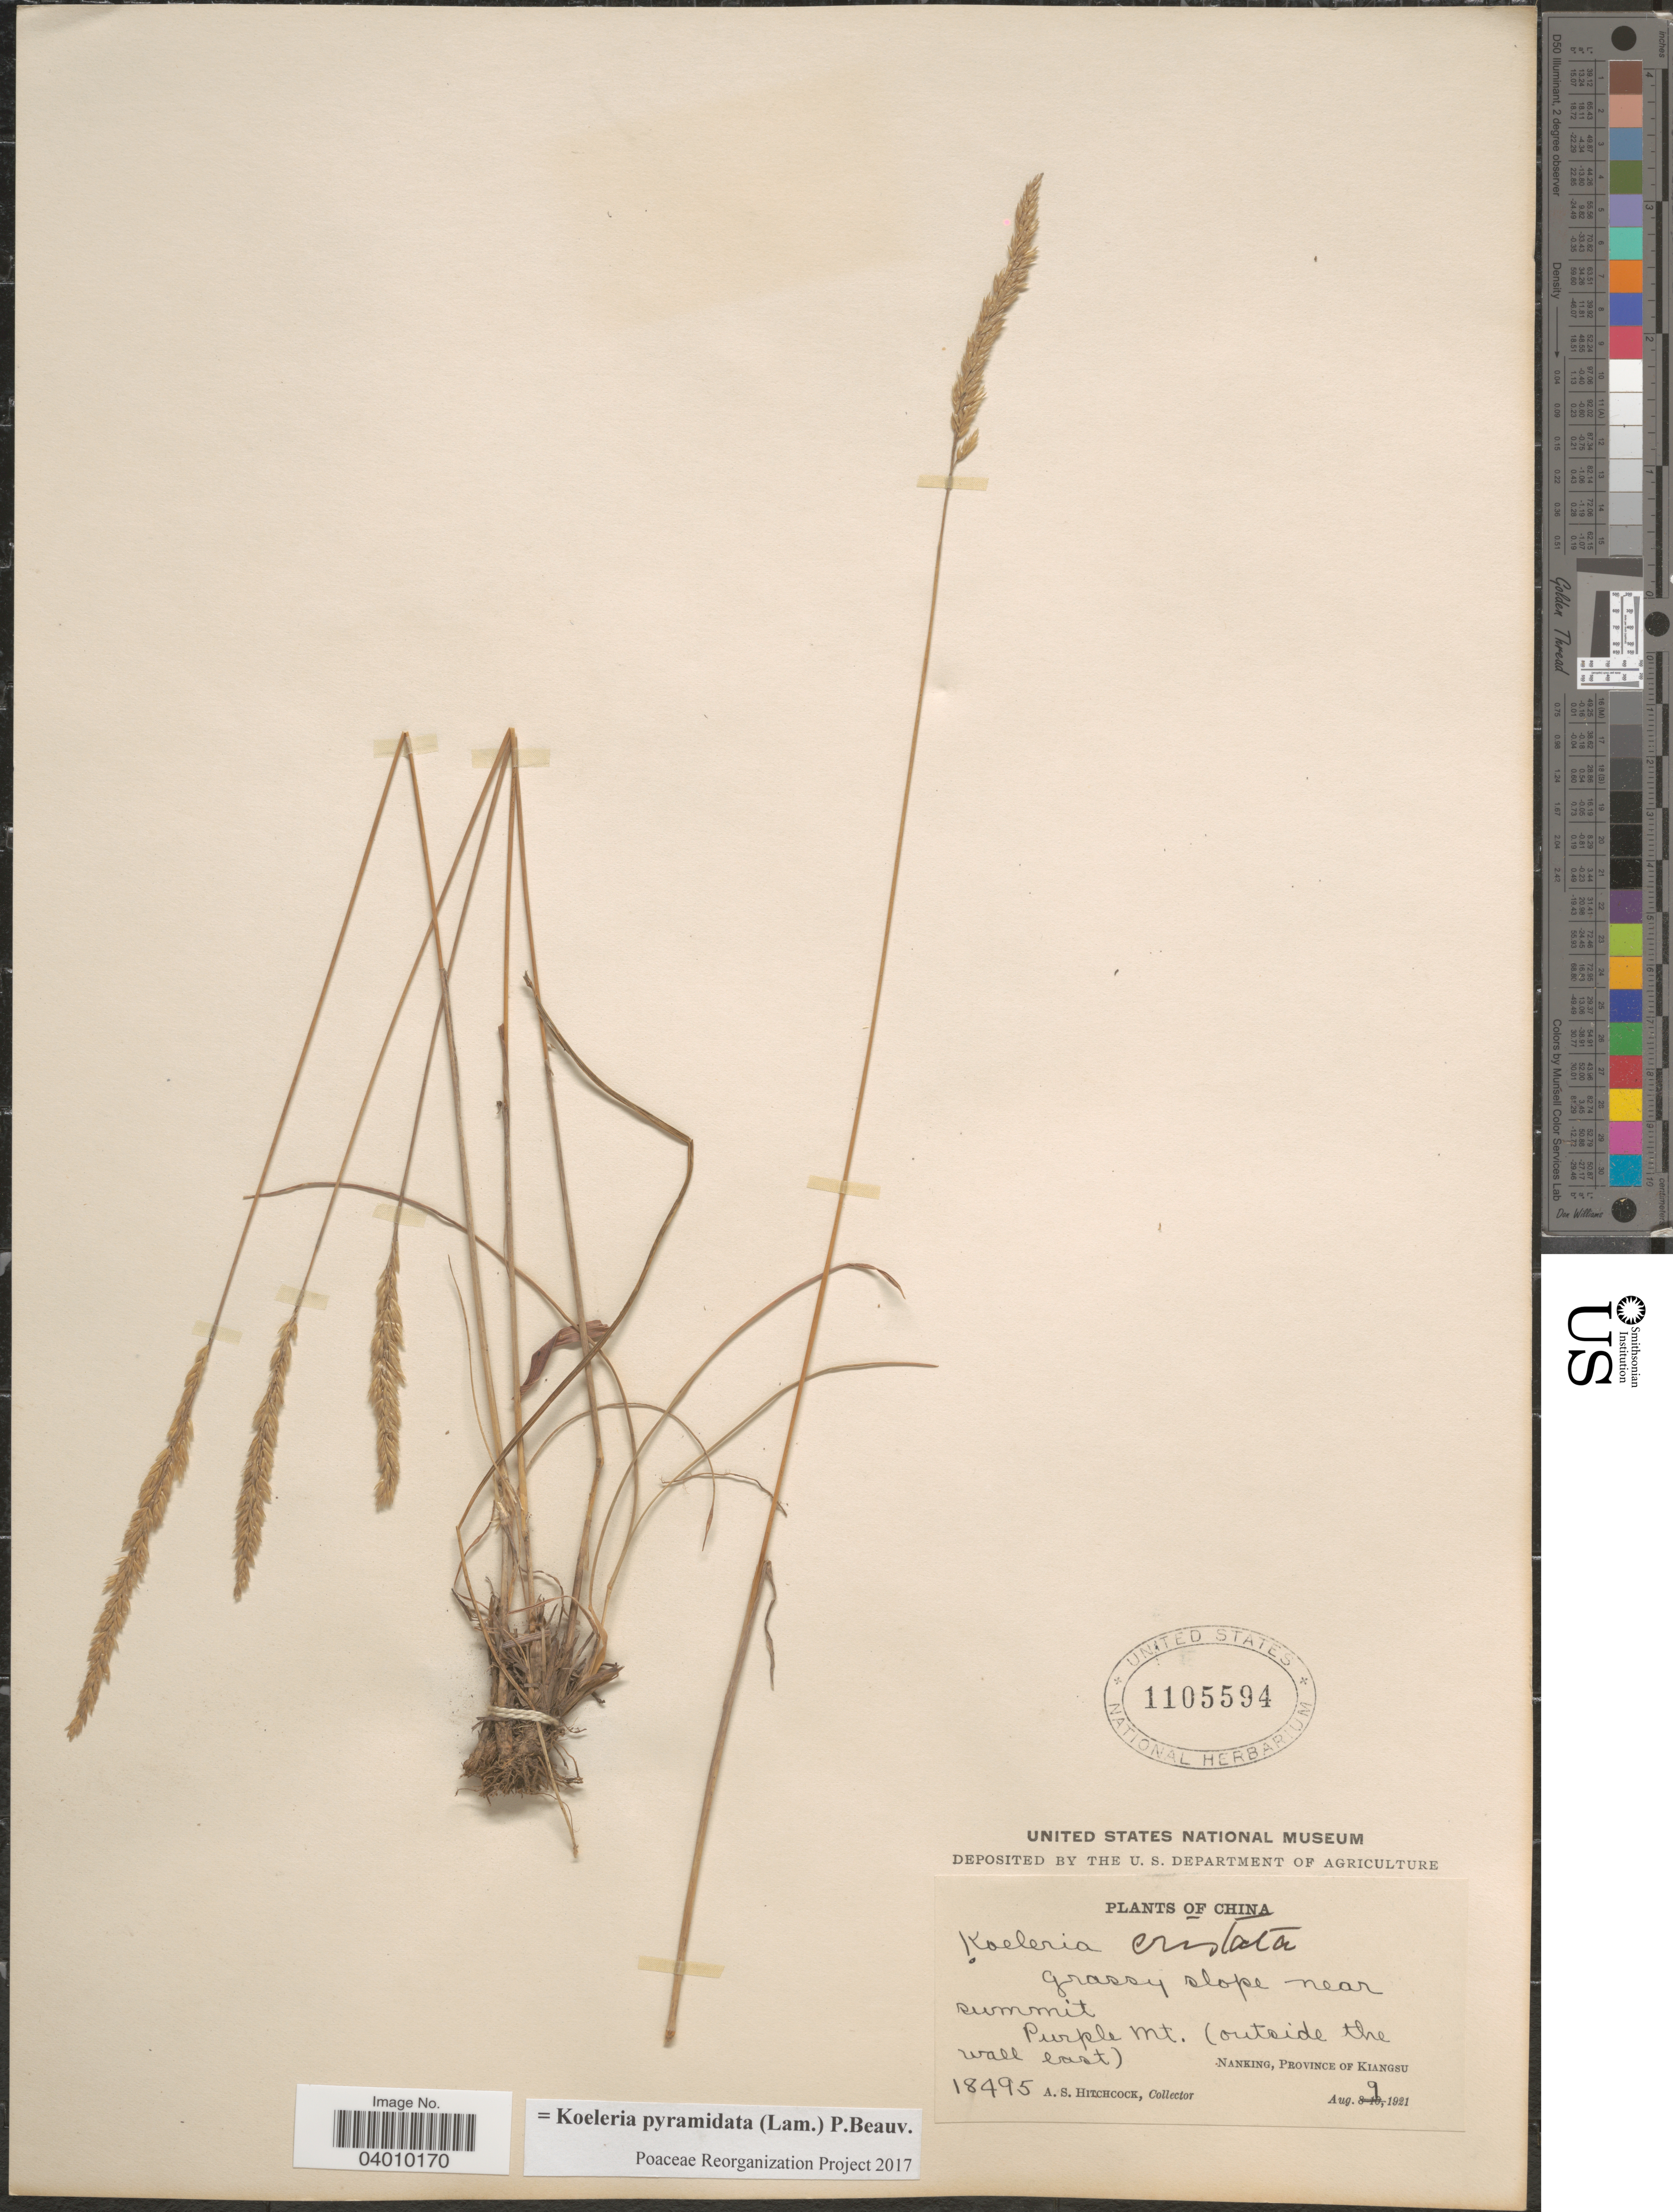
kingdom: Plantae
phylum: Tracheophyta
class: Liliopsida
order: Poales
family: Poaceae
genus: Koeleria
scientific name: Koeleria pyramidata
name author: (Lam.) P. Beauv.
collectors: A. S. Hitchcock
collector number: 18495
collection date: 1921-08-09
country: China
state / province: Jiangsu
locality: Grassy slope near summit. Purple Mt. (outside the wall east). Nanking, Province of Kiangsu.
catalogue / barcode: US 1105594